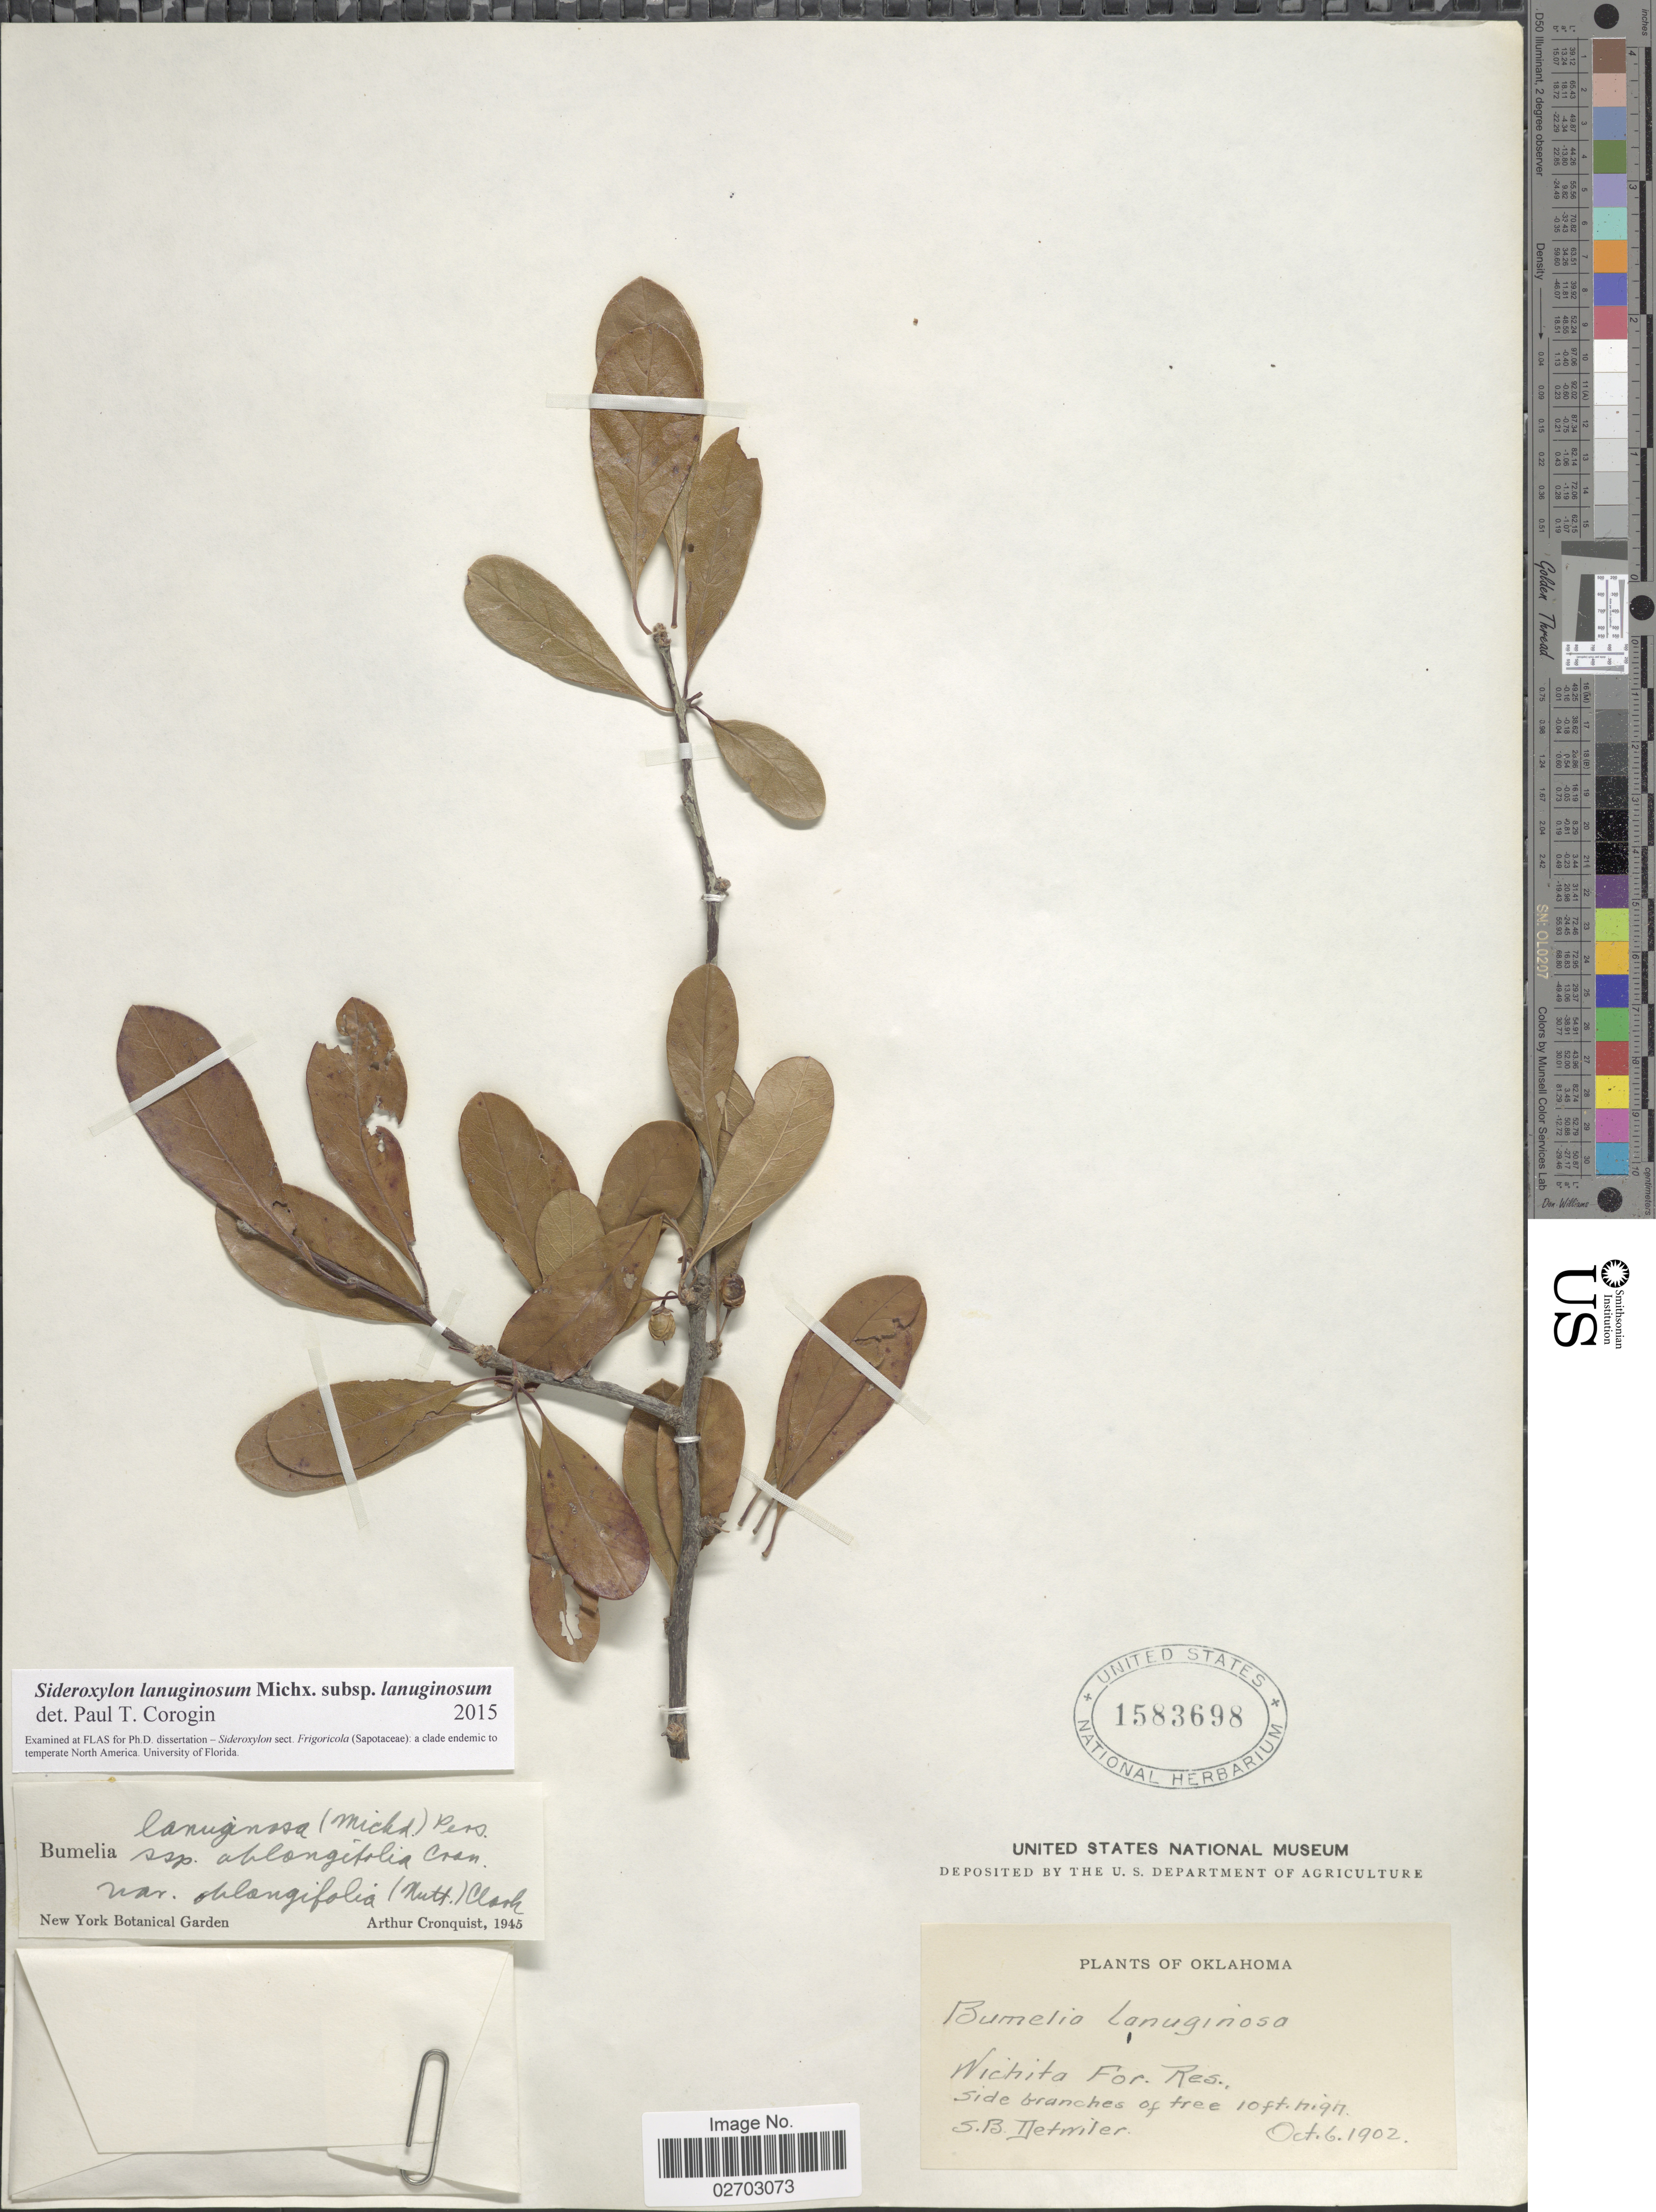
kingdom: Plantae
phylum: Tracheophyta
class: Magnoliopsida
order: Ericales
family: Sapotaceae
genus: Sideroxylon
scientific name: Sideroxylon lanuginosum subsp. lanuginosum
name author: Michx.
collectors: S. Detwiler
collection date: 1902-10-06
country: United States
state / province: Oklahoma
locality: Wichita For. Res.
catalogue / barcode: US 1583698